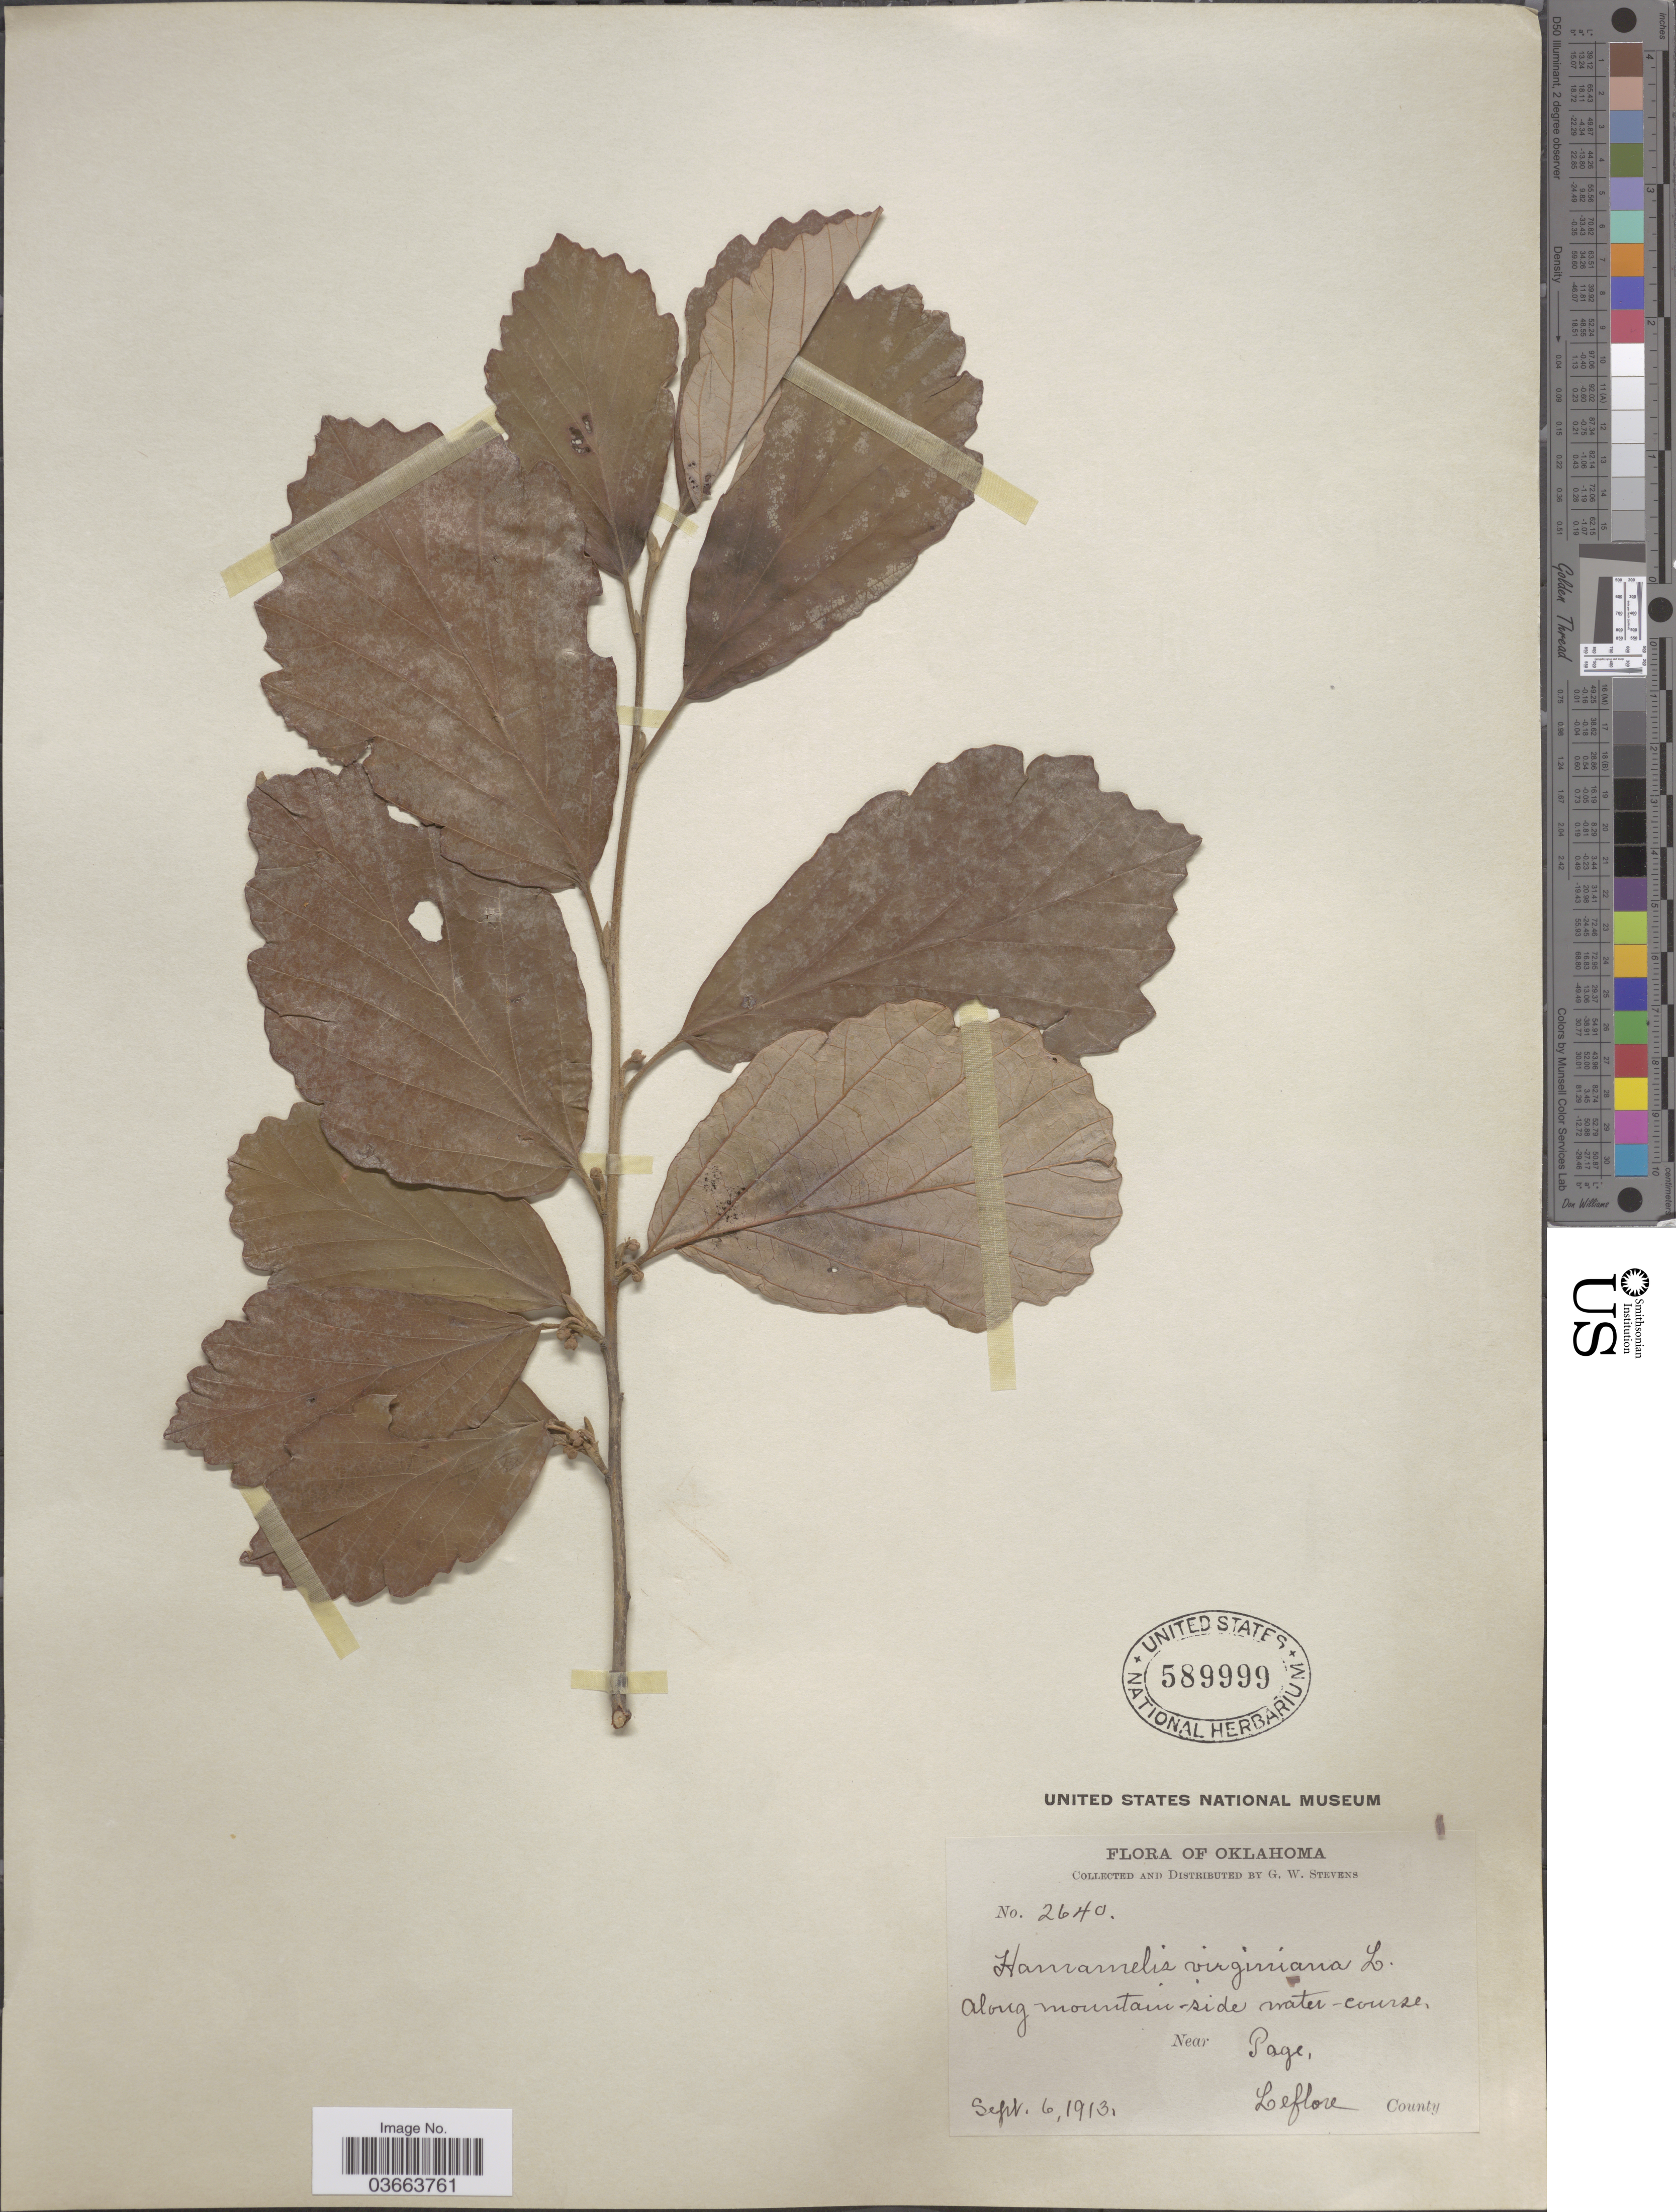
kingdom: Plantae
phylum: Tracheophyta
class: Magnoliopsida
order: Saxifragales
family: Hamamelidaceae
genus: Hamamelis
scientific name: Hamamelis vernalis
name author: Sarg.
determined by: Strong, Mark T., (BOT), Smithsonian Institution - National Museum of Natural History (UNITED STATES)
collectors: G. W. Stevens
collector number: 2640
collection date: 1913-09-06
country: United States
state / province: Oklahoma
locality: Along mountain side water course. Near Page. Leflore County.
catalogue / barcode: US 589999